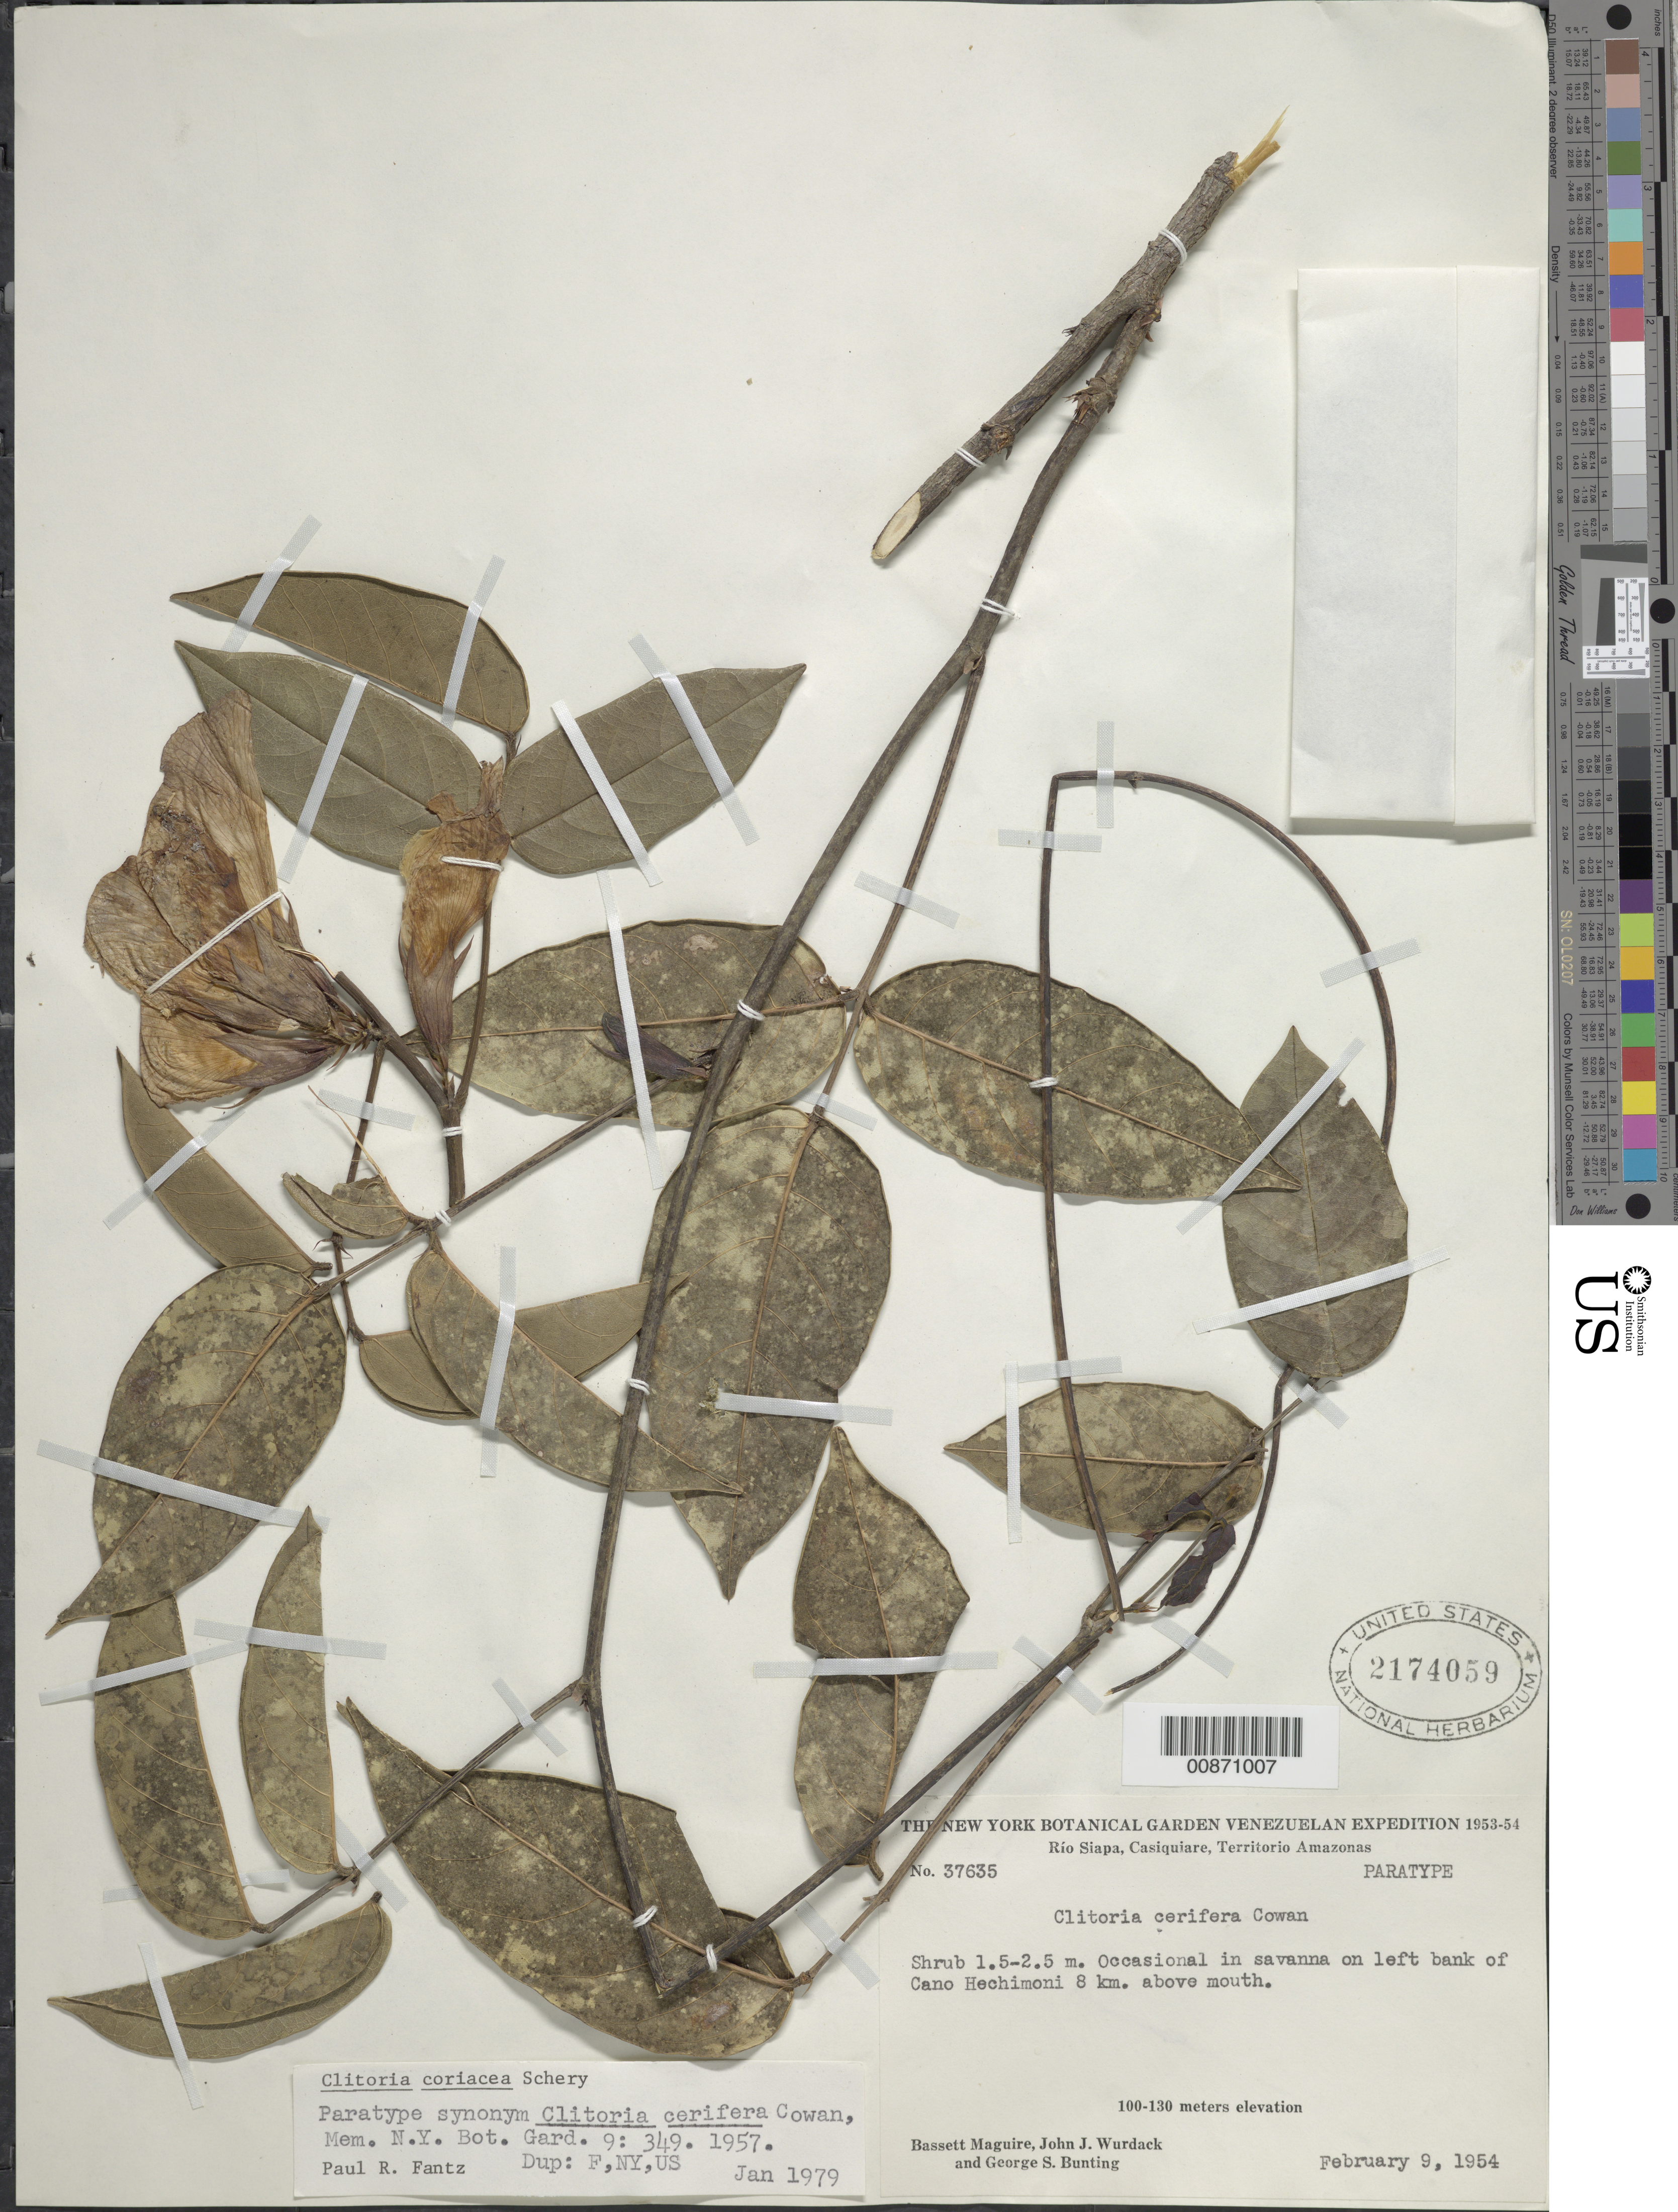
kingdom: Plantae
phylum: Tracheophyta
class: Magnoliopsida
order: Fabales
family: Fabaceae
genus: Clitoria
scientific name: Clitoria cerifera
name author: R.S. Cowan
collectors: B. Maguire, J. J. Wurdack & G. S. Bunting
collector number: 37635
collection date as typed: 9-Feb-54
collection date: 1954-02-09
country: Venezuela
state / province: Amazonas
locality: Sabana Hechimoni, 8 km above mouth of Caño Hechimoni; Río Siapa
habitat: Savanna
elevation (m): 100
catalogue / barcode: US 2174059